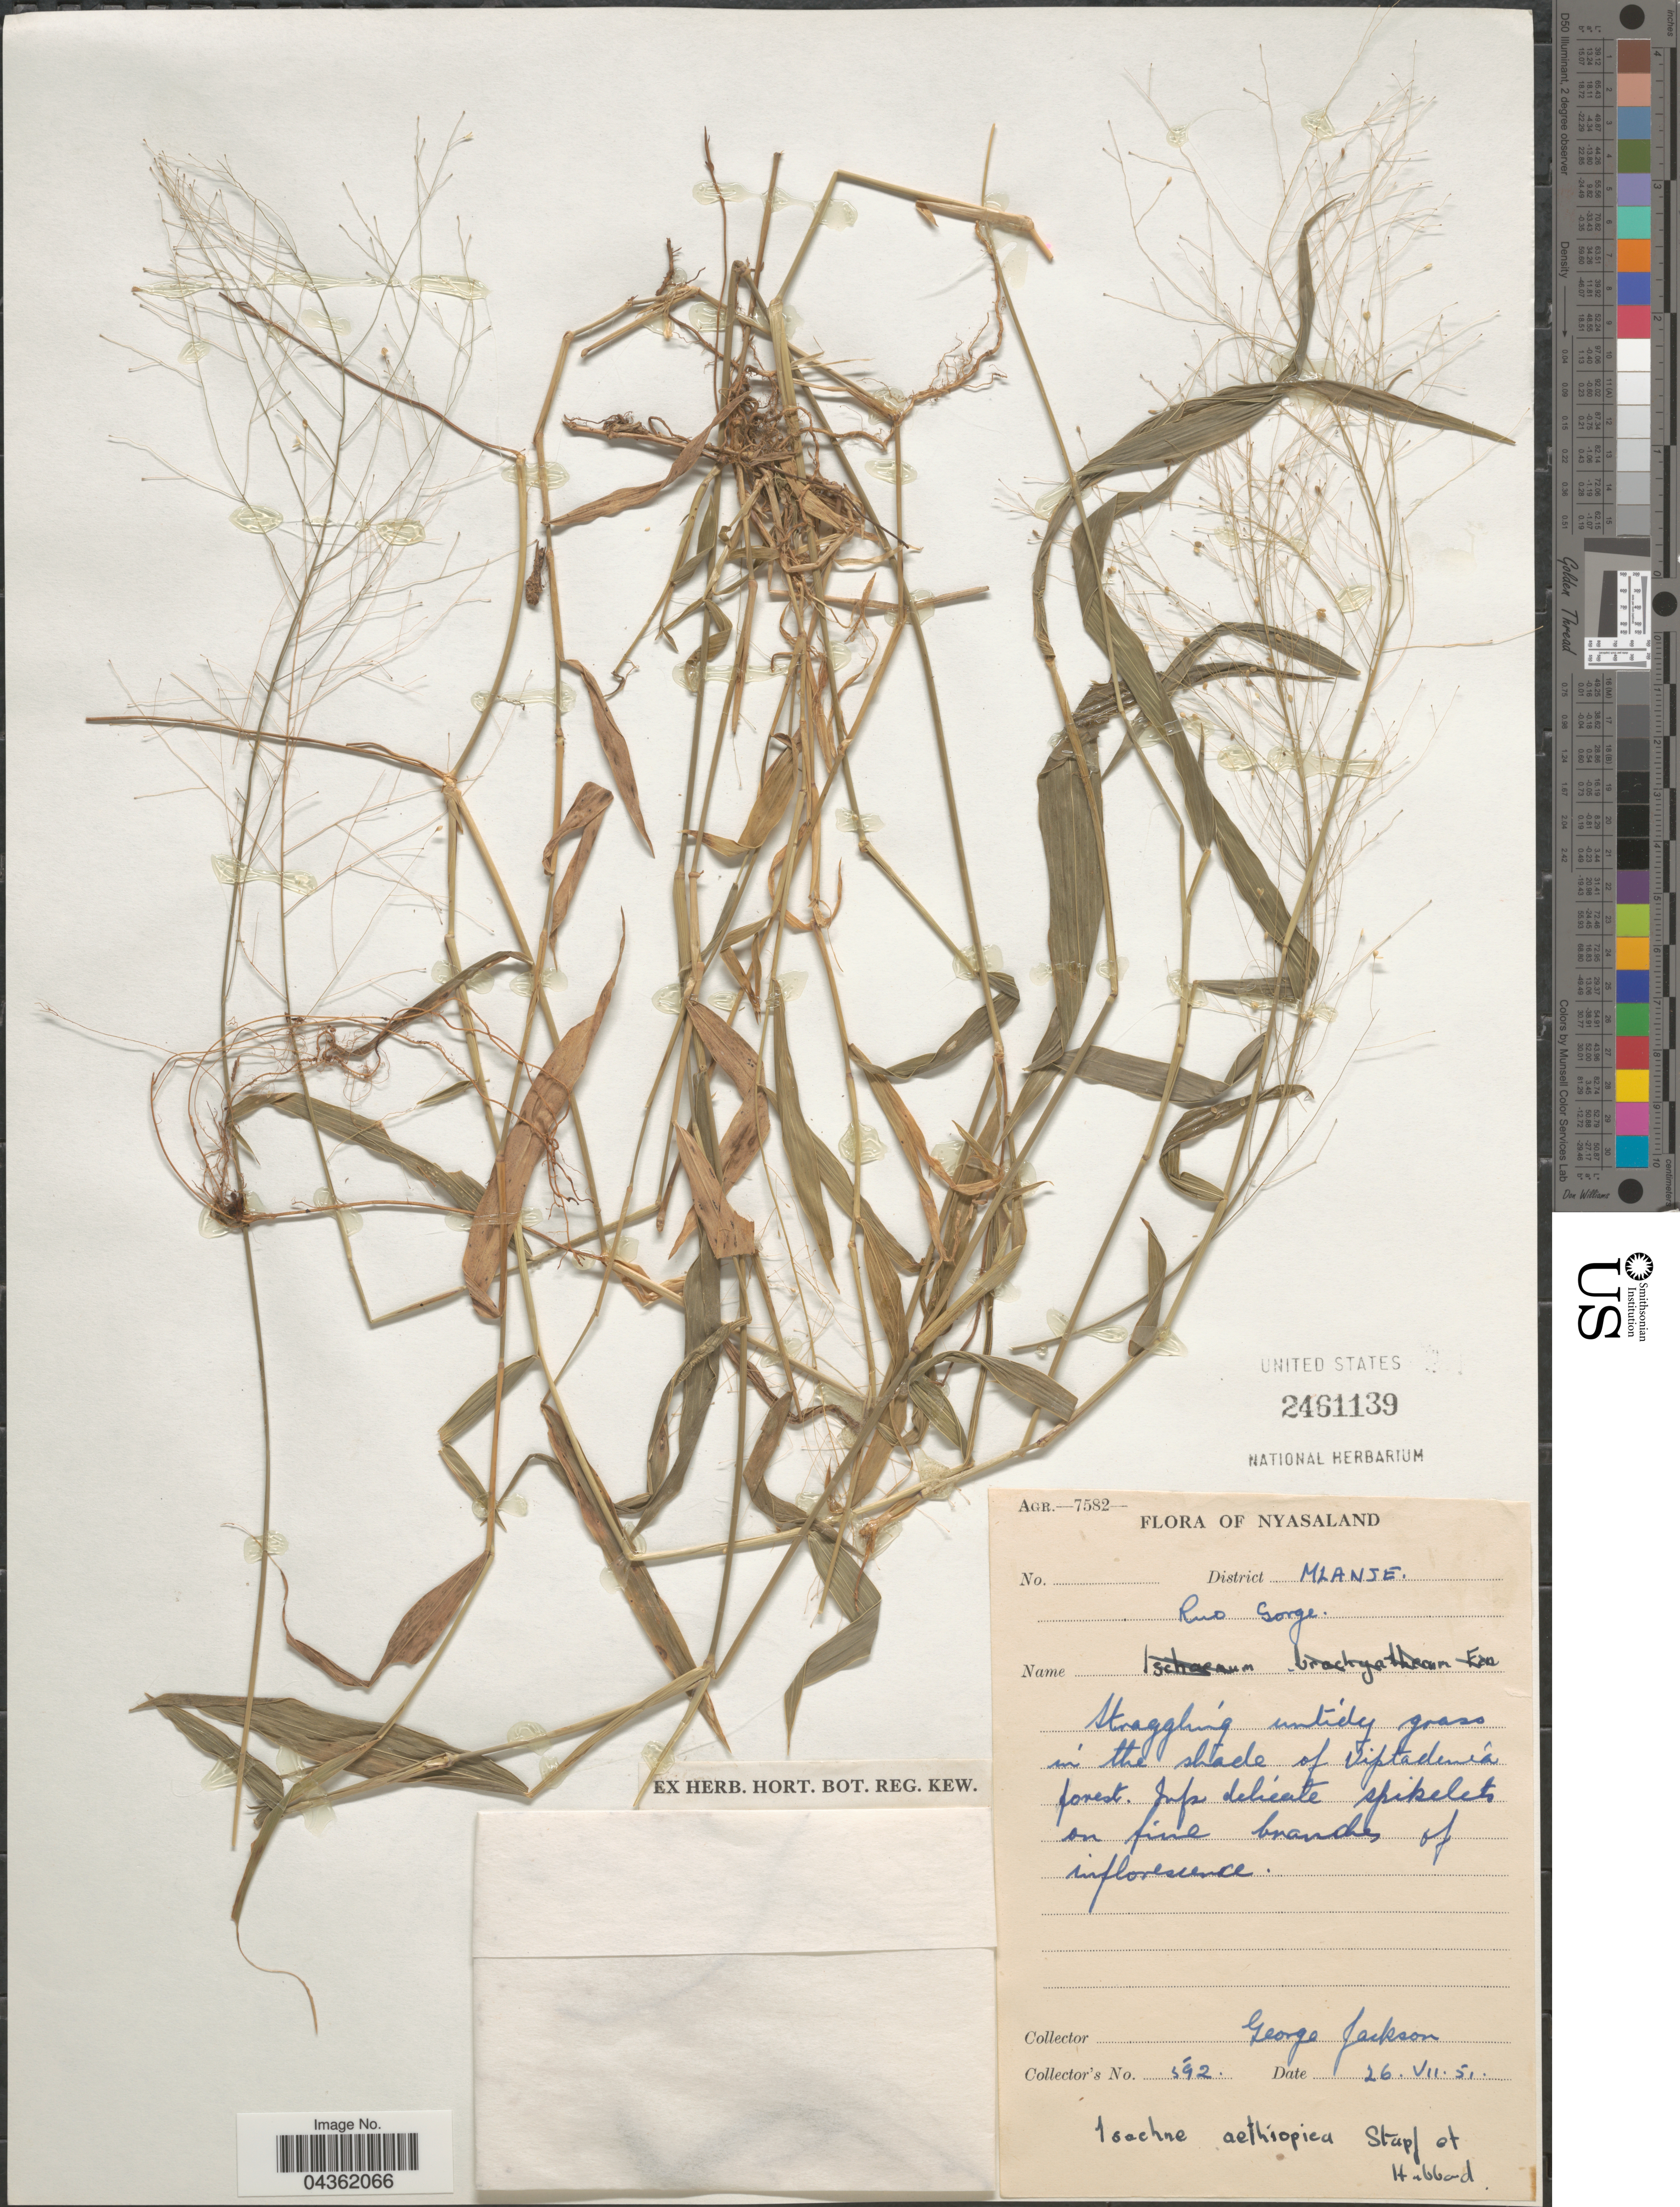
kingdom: Plantae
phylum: Tracheophyta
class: Liliopsida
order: Poales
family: Poaceae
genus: Isachne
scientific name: Isachne mauritiana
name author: Kunth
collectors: G. Jackson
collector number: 592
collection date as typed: Transcribed d/m/y: 26/7/51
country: Malawi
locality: Nyasaland. District Mlanje. Ruo Gorge.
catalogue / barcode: US 2461139